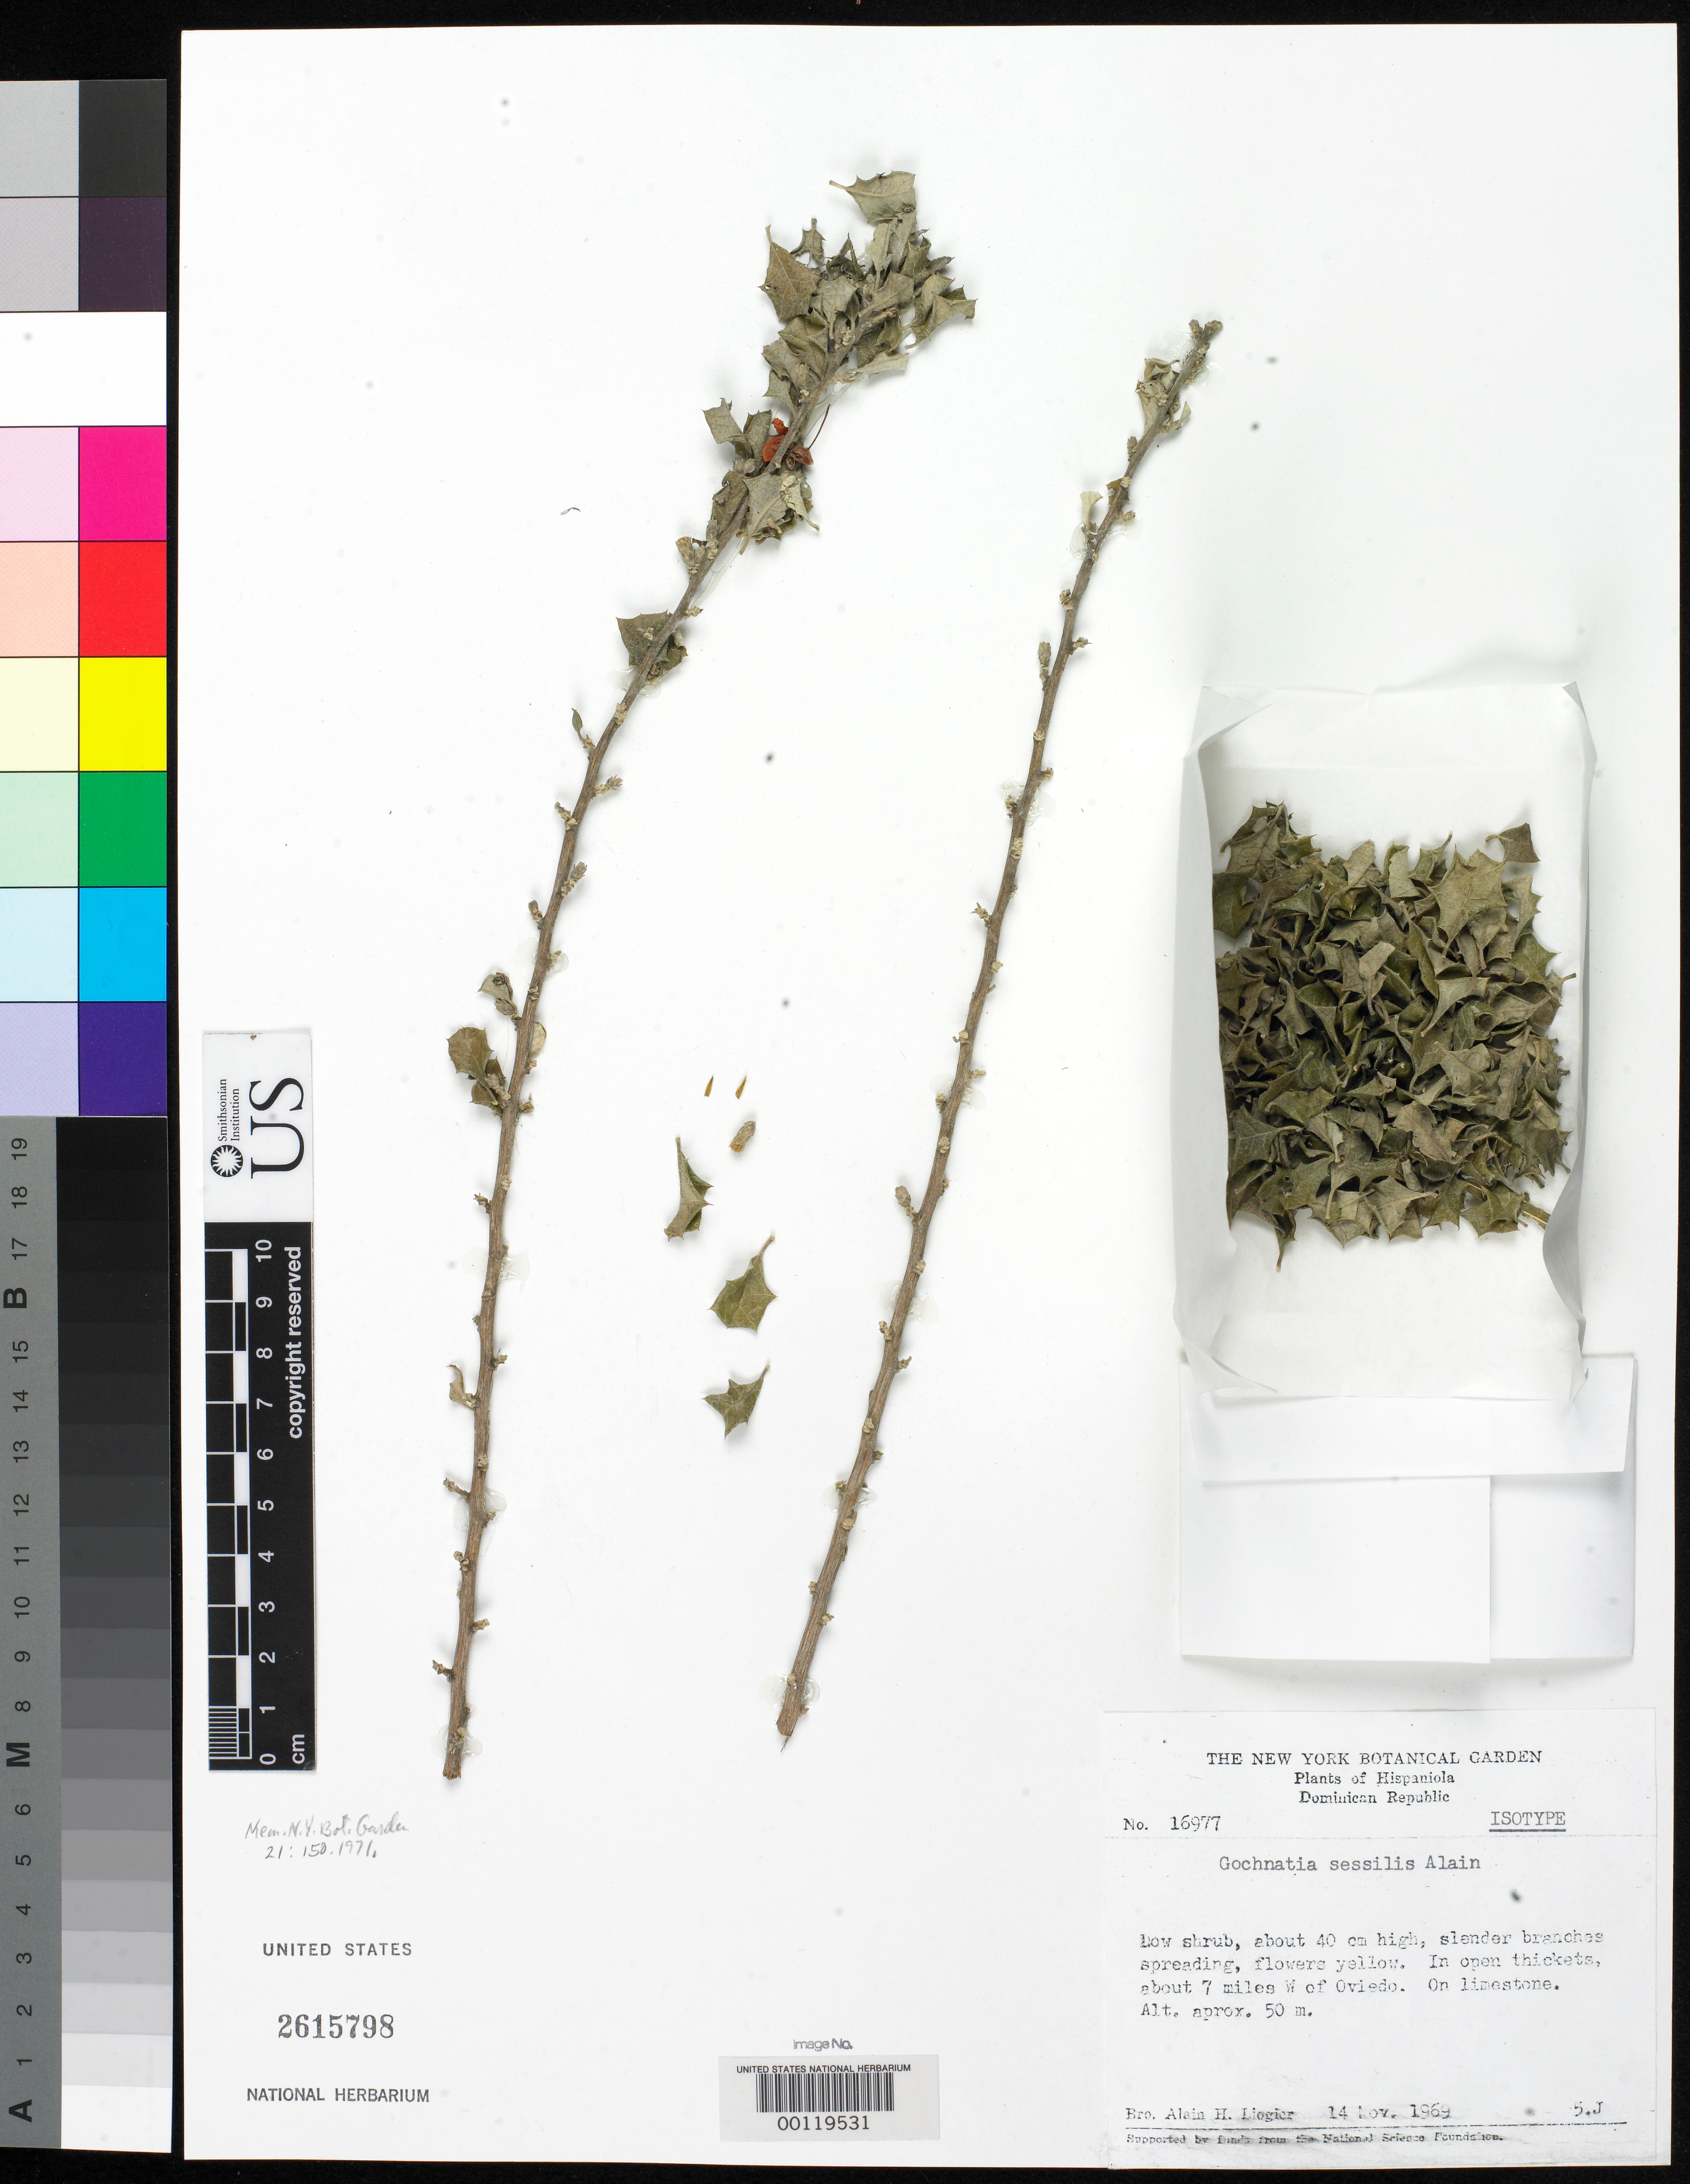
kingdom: Plantae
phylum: Tracheophyta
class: Magnoliopsida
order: Asterales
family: Asteraceae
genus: Gochnatia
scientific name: Gochnatia sessilis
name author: Alain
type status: Isotype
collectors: A. H. Liogier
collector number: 16877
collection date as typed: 14 Nov 1969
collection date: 1969-11-14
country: Dominican Republic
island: Hispaniola Island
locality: Oviedo.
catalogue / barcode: US 2615798